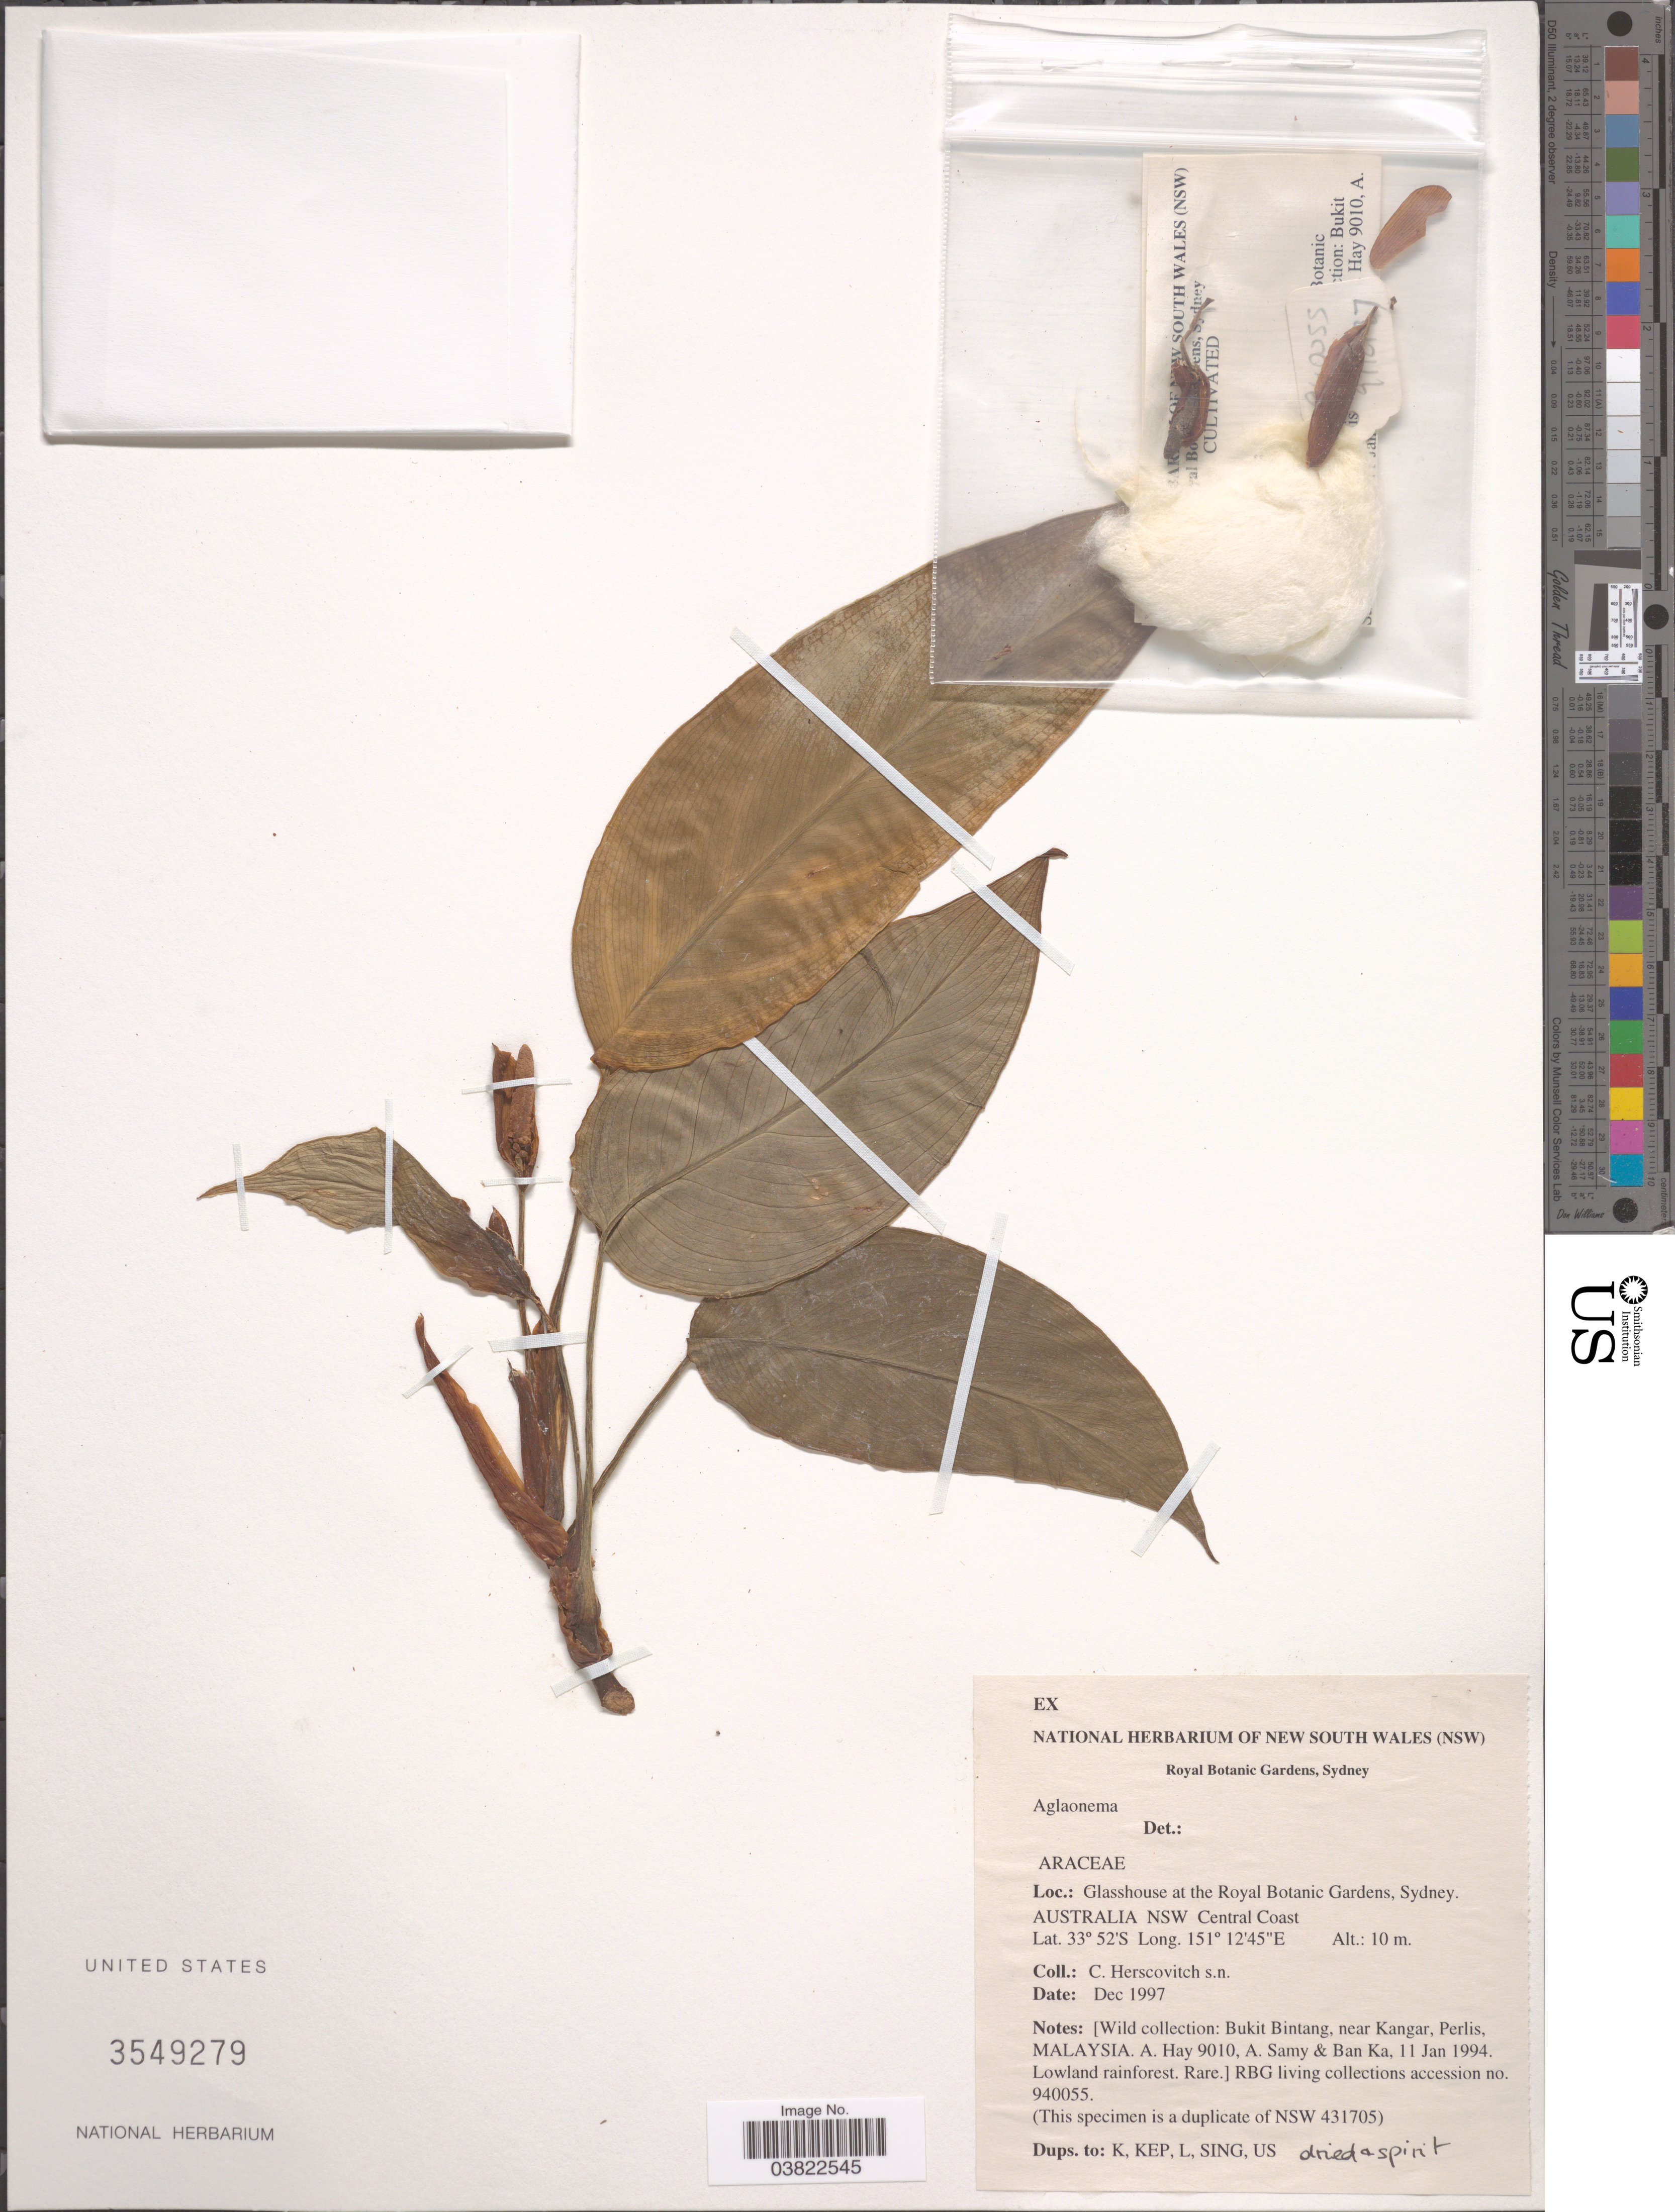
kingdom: Plantae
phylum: Tracheophyta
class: Liliopsida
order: Alismatales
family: Araceae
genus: Aglaonema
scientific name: Aglaonema sp.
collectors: C. Herscovitch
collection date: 1997-12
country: Australia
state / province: New South Wales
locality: Glasshouse at the Royal Botanic Gardens, Sydney. Central Coast.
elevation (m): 10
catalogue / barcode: US 3549279